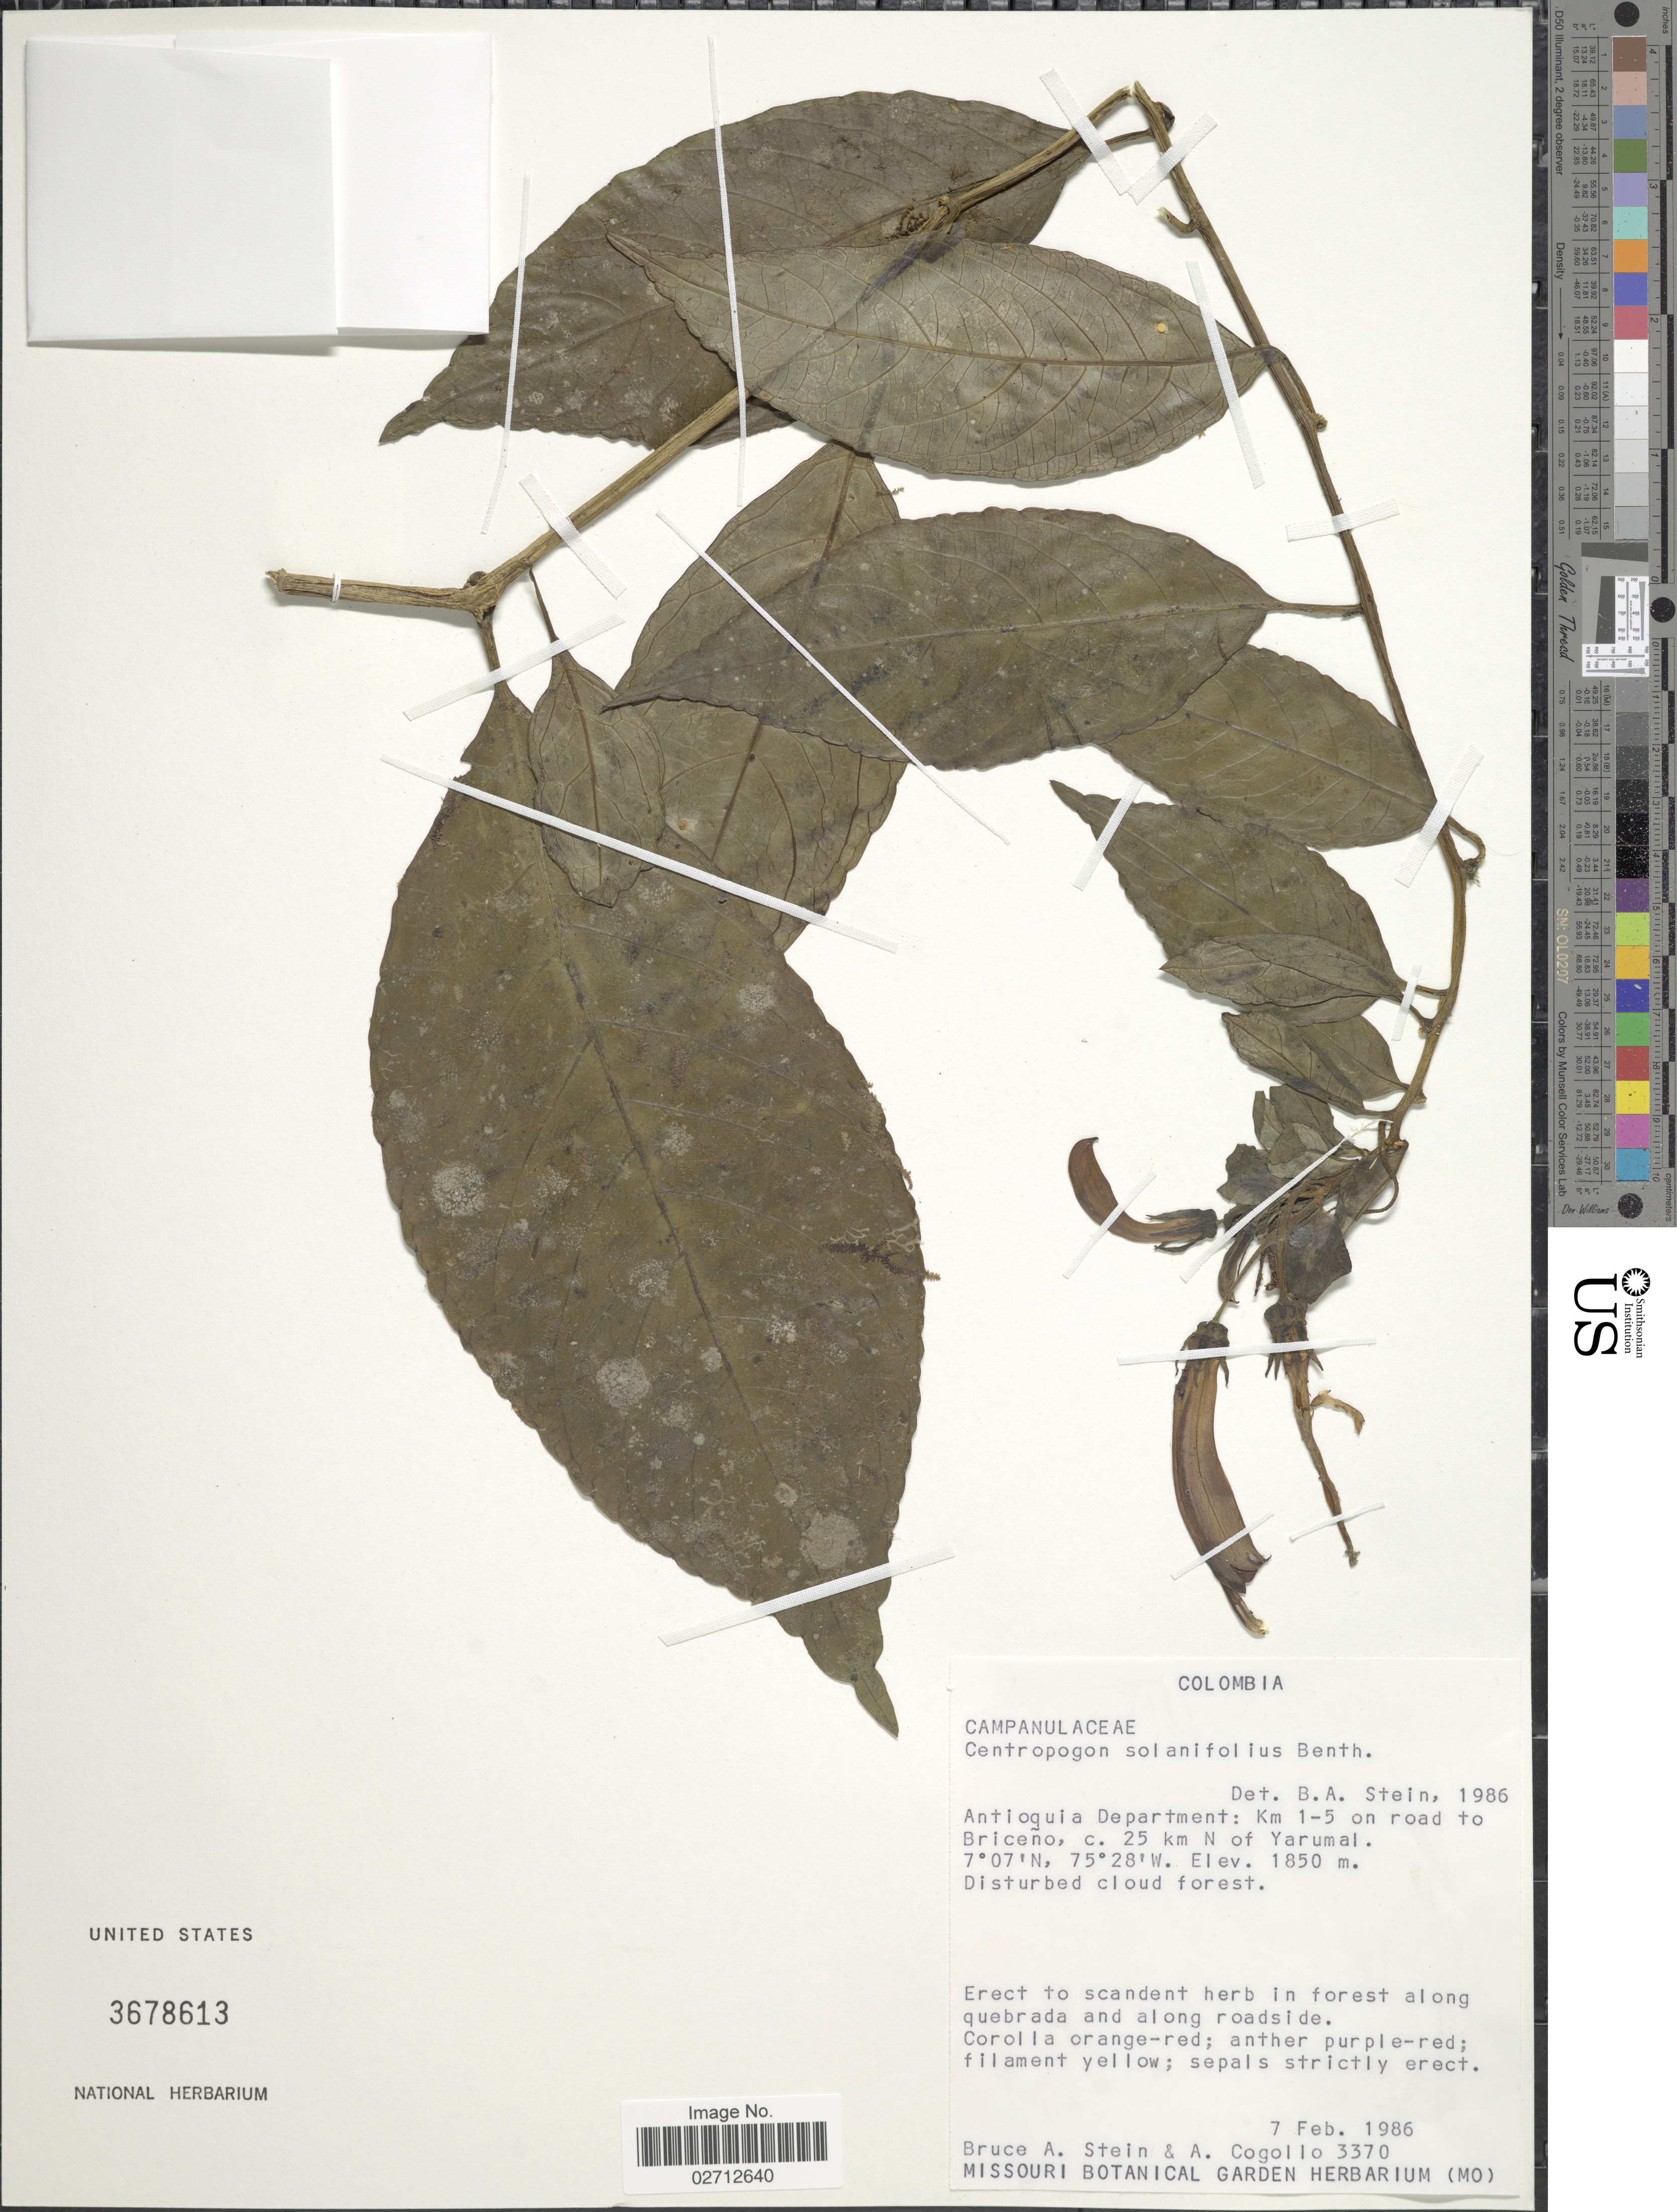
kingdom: Plantae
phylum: Tracheophyta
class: Magnoliopsida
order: Asterales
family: Campanulaceae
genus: Centropogon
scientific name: Centropogon solanifolius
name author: Benth.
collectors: B. A. Stein & A. Cogollo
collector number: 3370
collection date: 1986-02-07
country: Colombia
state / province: Antioquia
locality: Antioquia Department: Km 1-5 on road to Briceño, c. 25 km N of Yarumal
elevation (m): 1850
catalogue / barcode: US 3678613